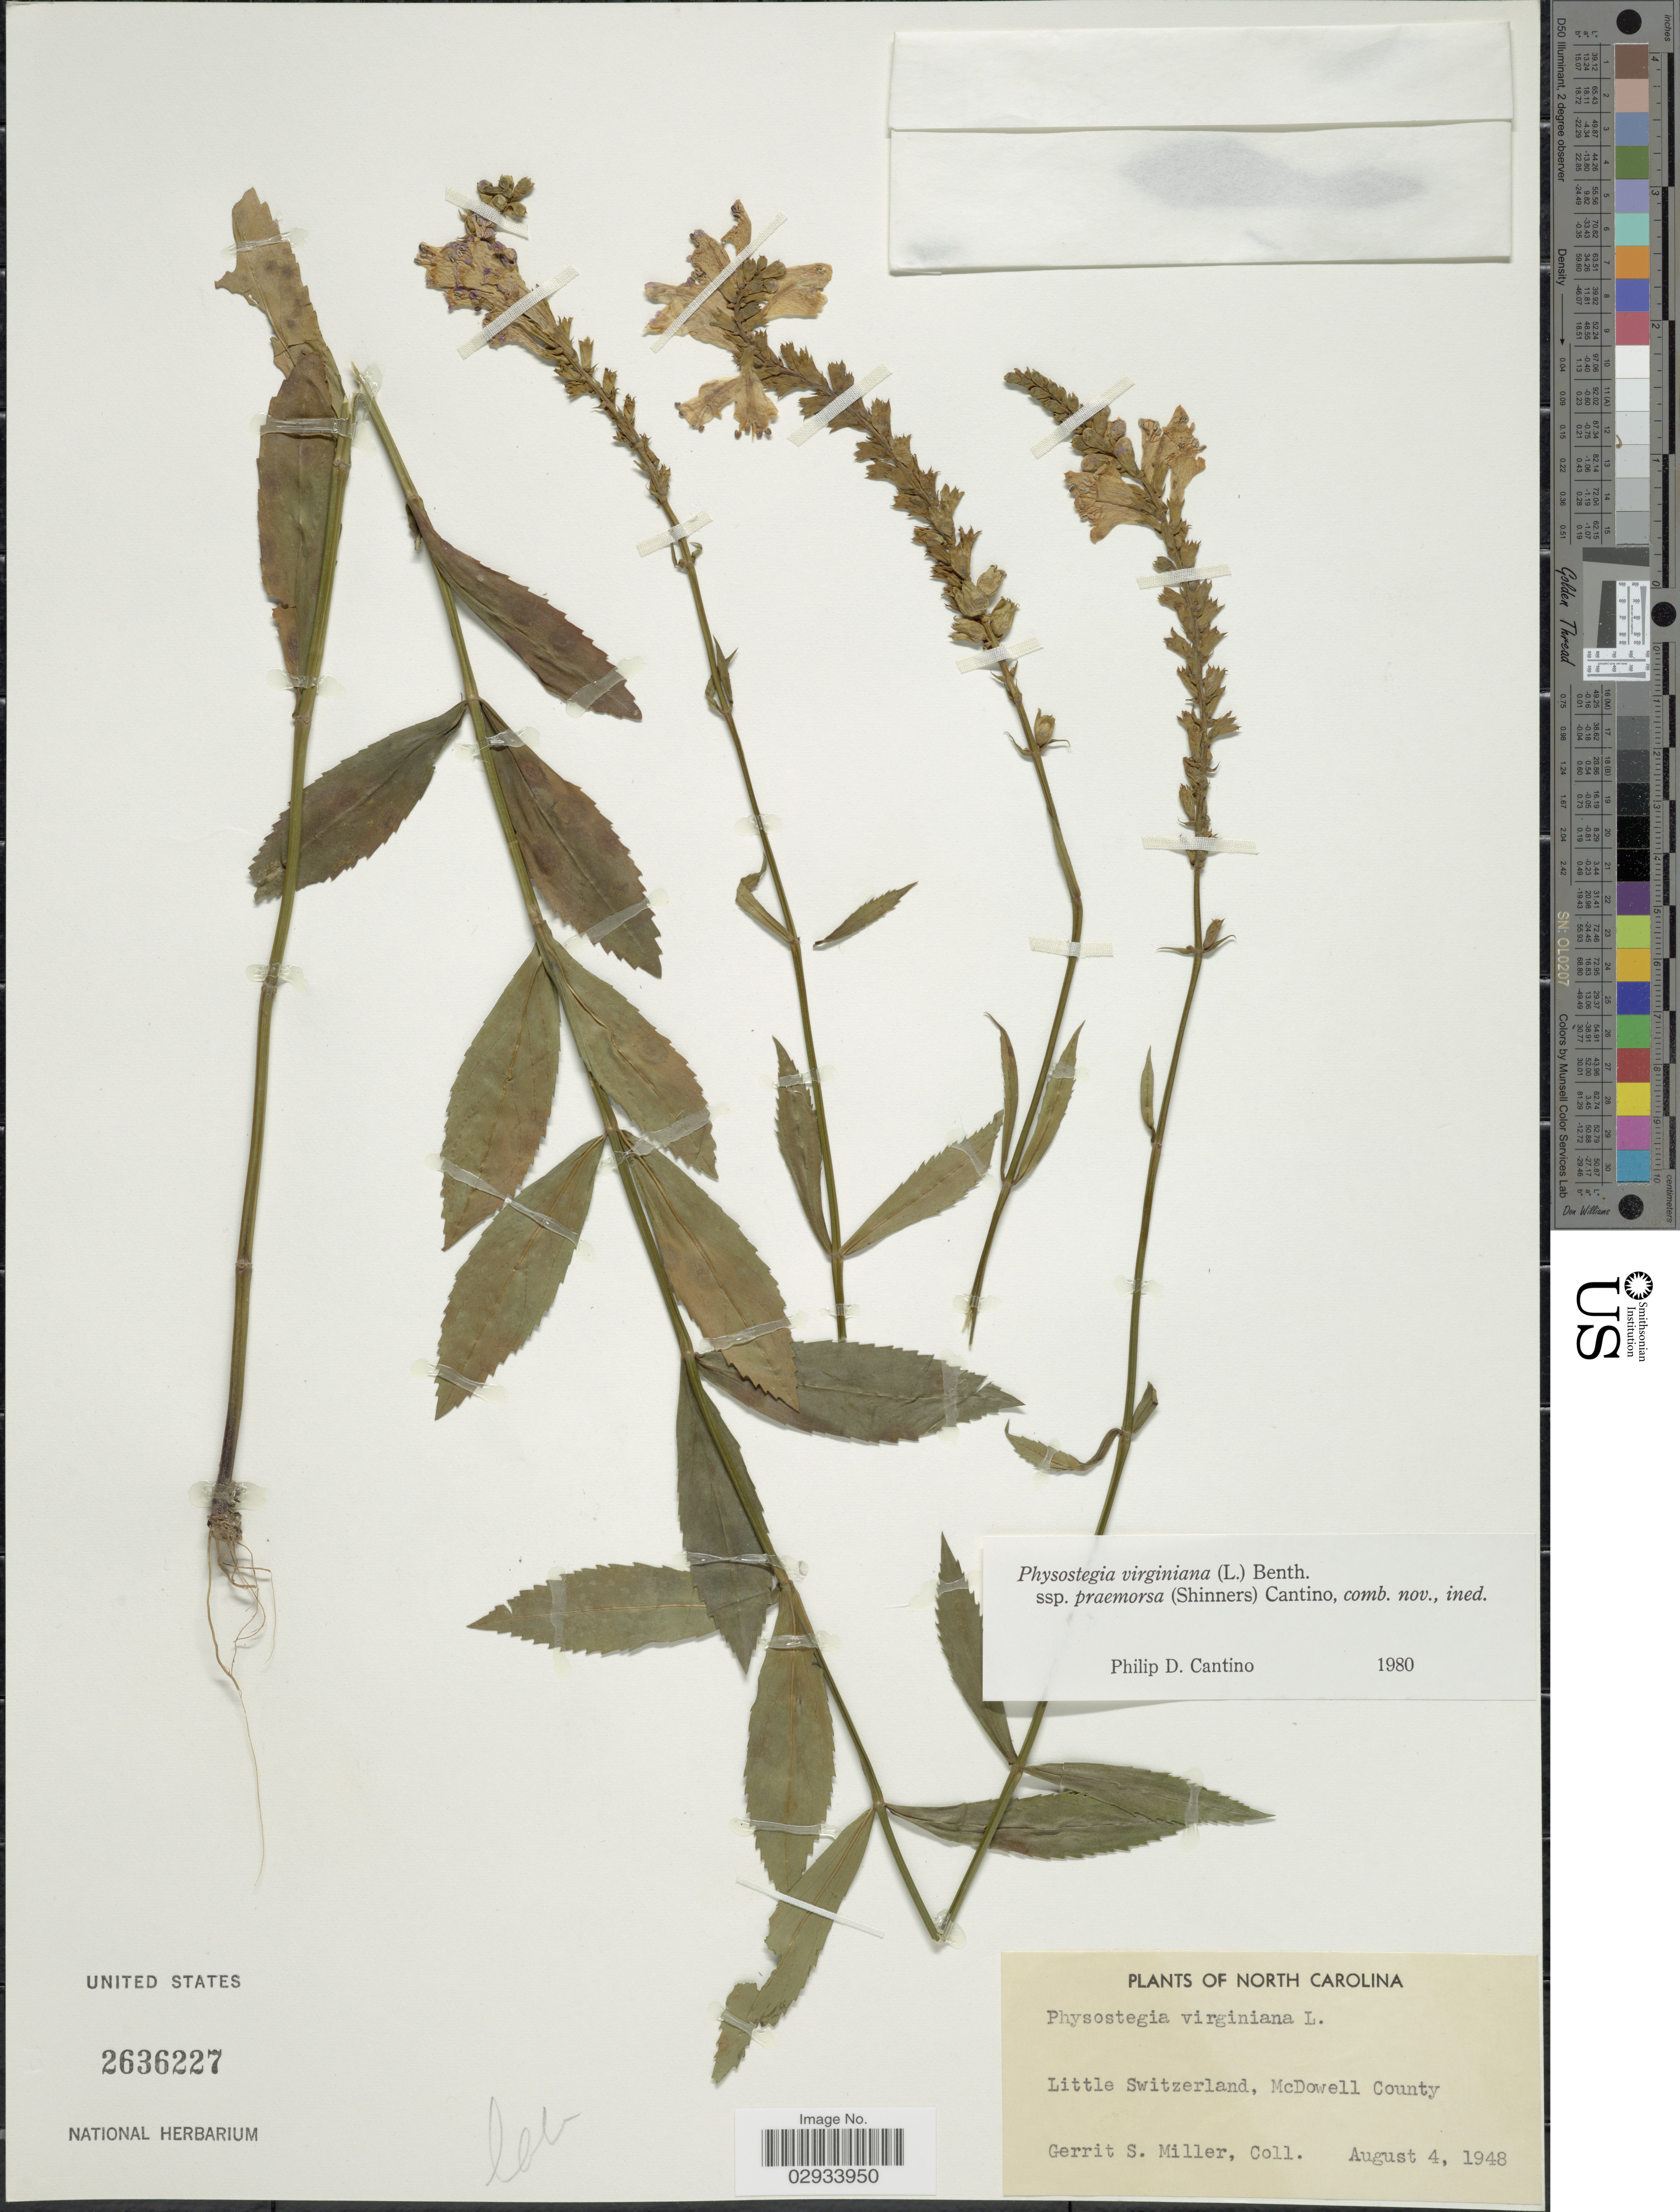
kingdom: Plantae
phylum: Tracheophyta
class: Magnoliopsida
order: Lamiales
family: Lamiaceae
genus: Physostegia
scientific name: Physostegia virginiana subsp. praemorsa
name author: (Shinners) P.D. Cantino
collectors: G. S. Miller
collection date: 1948-08-04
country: United States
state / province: North Carolina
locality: Little Switzerland, McDowell County.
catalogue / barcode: US 2636227